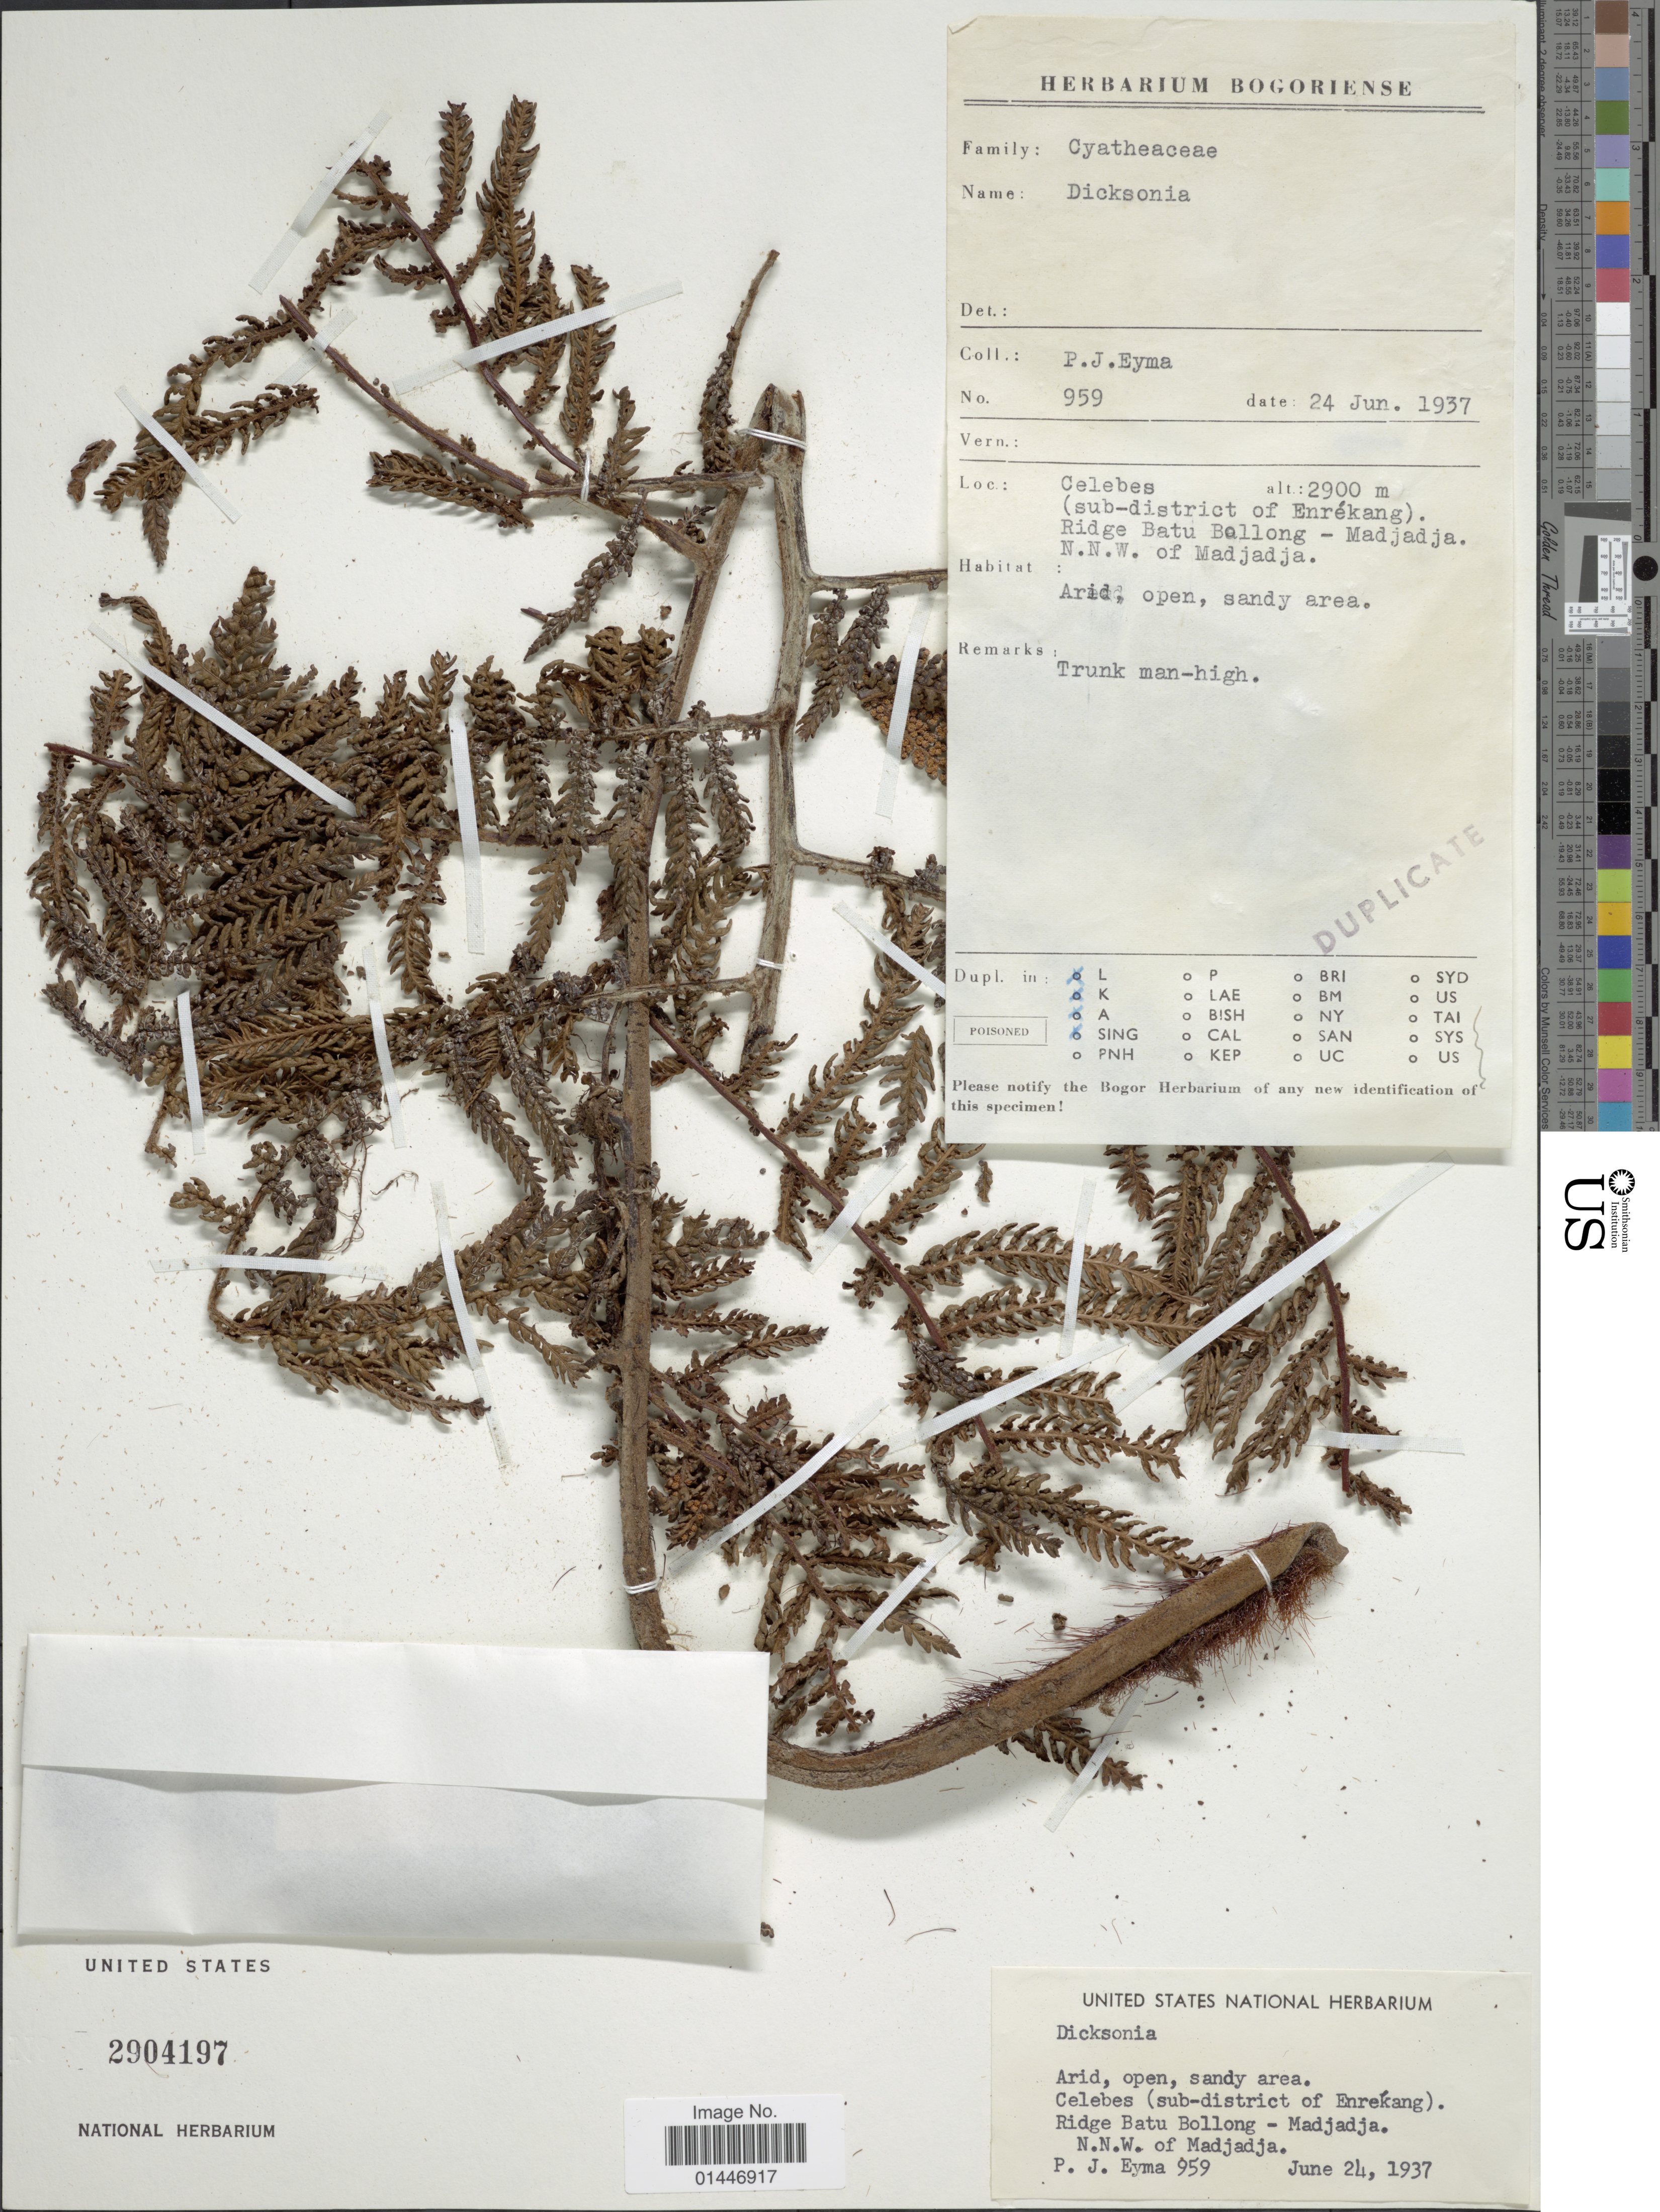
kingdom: Plantae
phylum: Tracheophyta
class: Polypodiopsida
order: Cyatheales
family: Dicksoniaceae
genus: Dicksonia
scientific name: Dicksonia sciurus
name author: C. Chr.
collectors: P. J. Eyma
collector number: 959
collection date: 1937-06-24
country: Indonesia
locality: Celebes ( sub - district of Enrekang). Ridge Batu Bollong - Madjadja. N. N. W. of Madjadja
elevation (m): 2900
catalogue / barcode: US 2904197